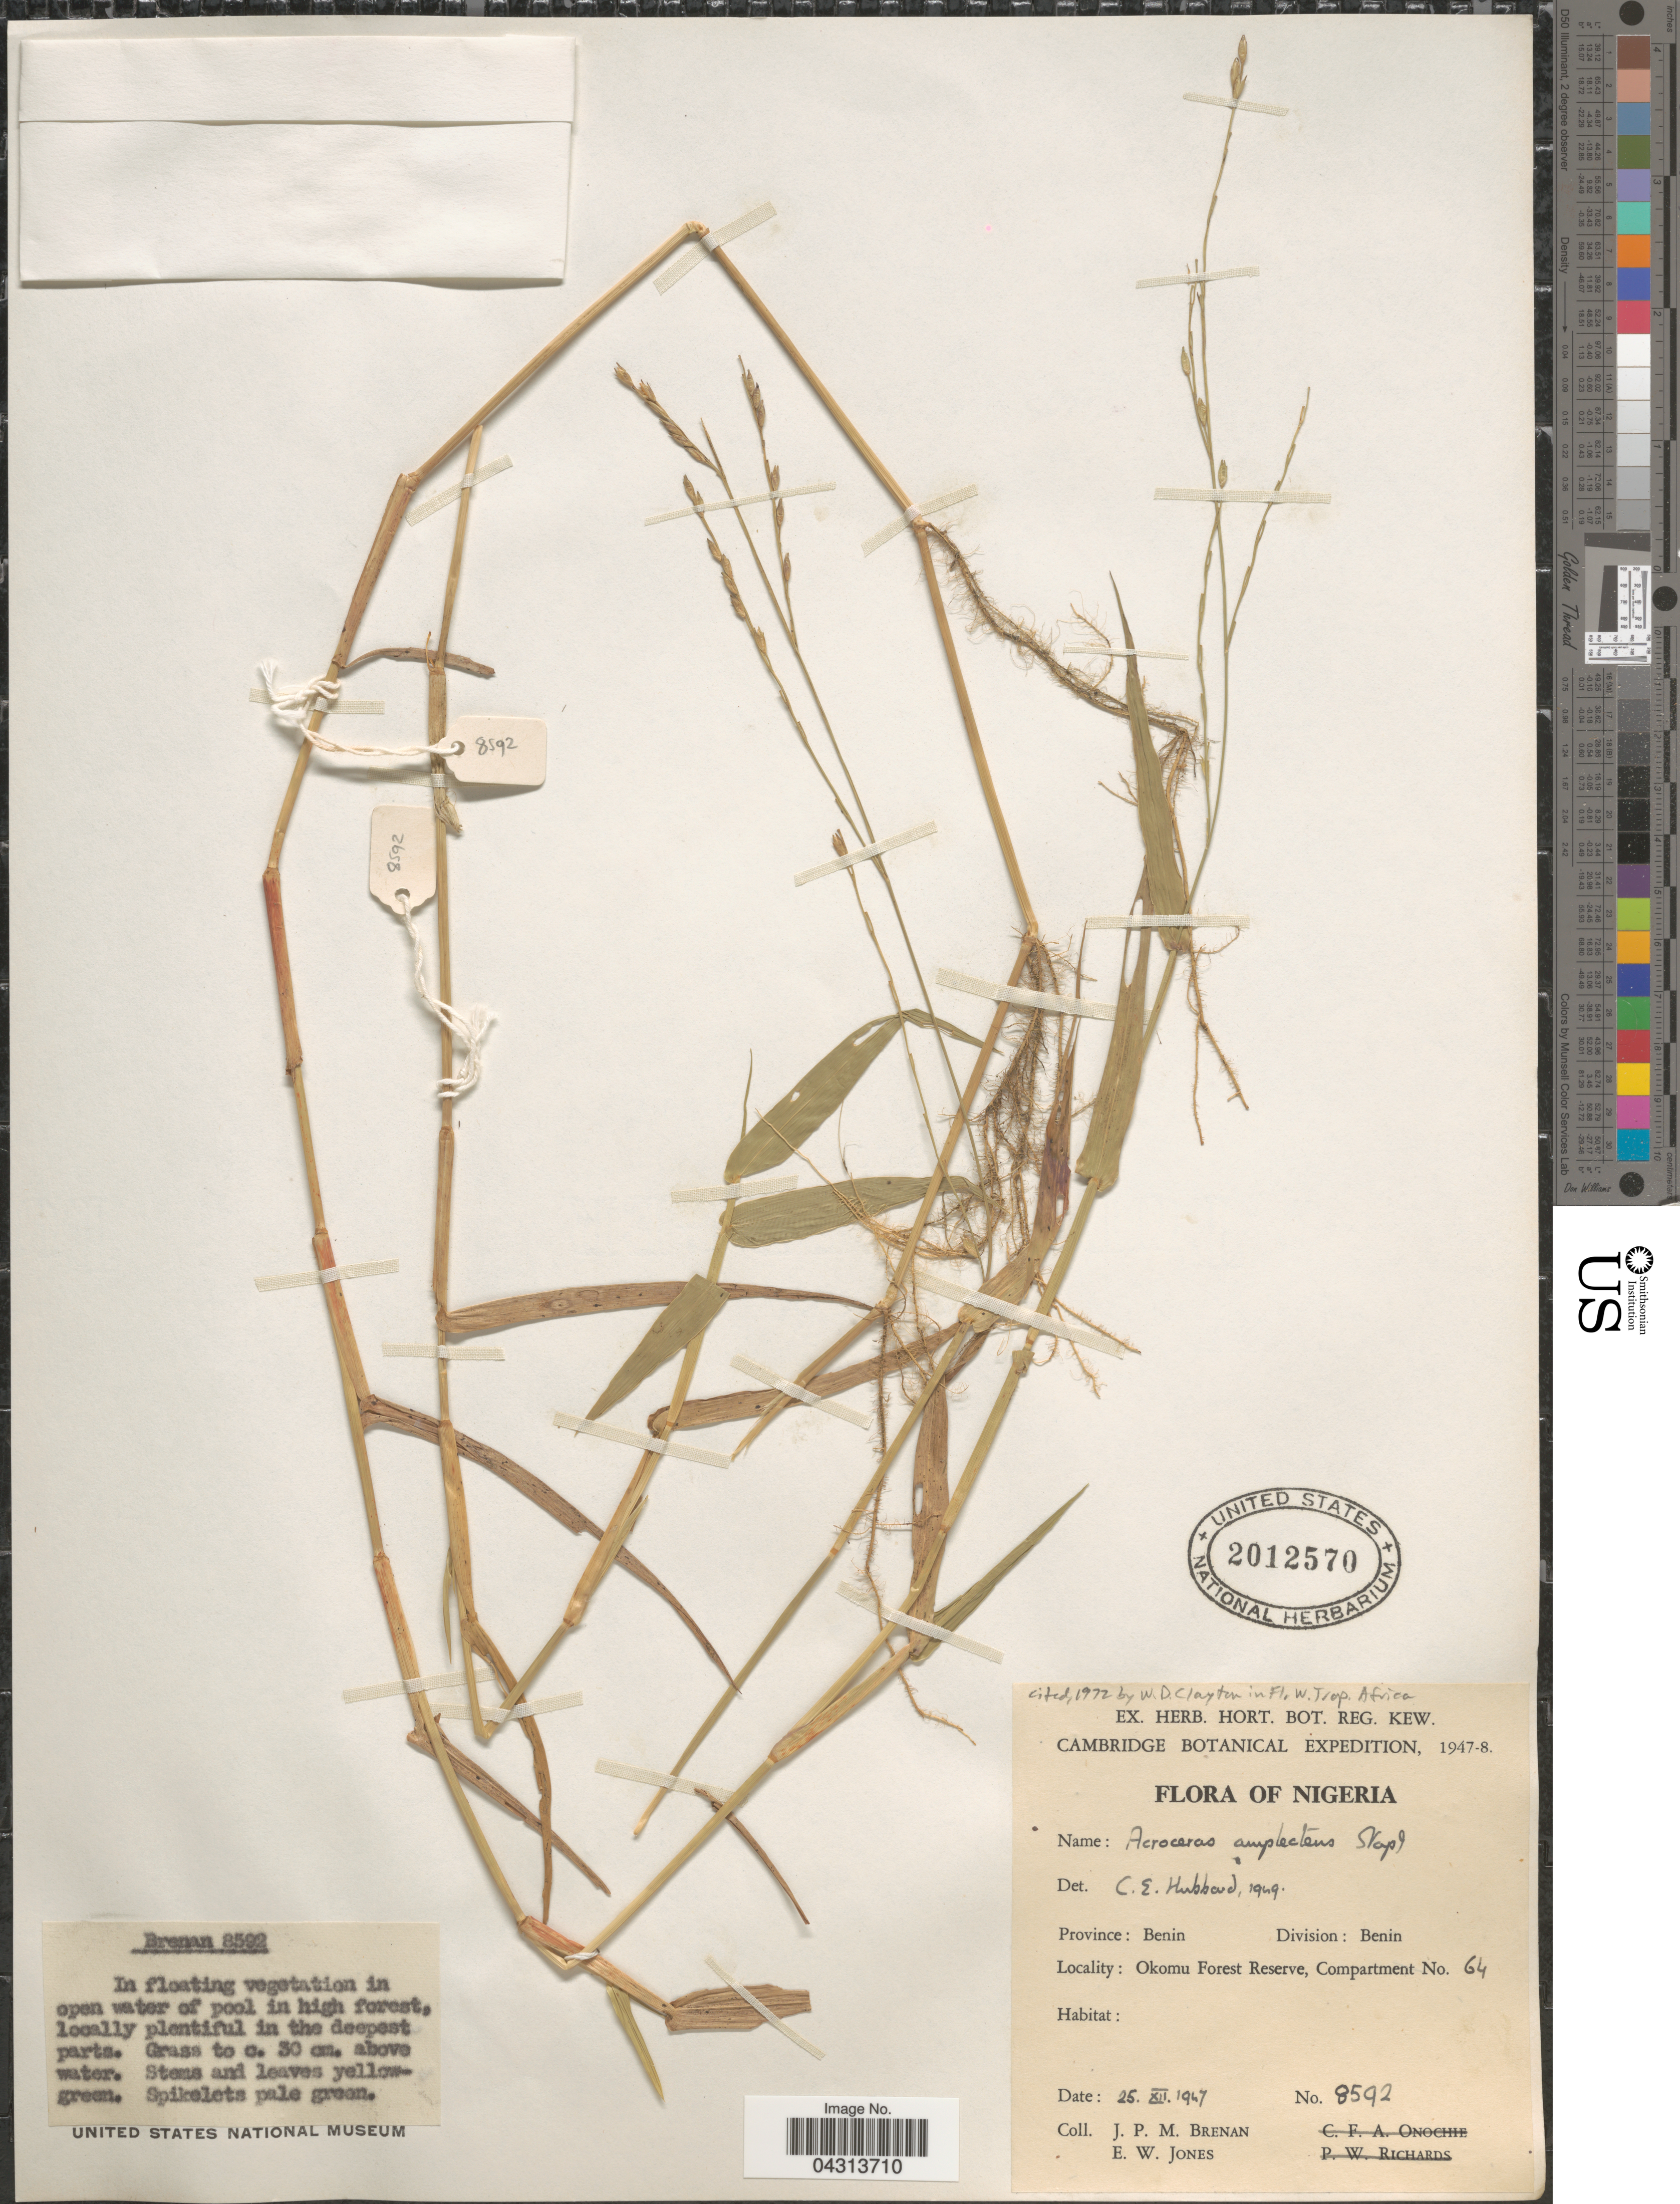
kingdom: Plantae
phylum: Tracheophyta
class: Liliopsida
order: Poales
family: Poaceae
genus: Acroceras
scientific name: Acroceras amplectens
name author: Stapf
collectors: J. Brenan & E. Jones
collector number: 8592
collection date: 1947-12-25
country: Nigeria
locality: W. Trop. Africa. Cambridge Botanical Expedition, 1947-8. Province: Benin. Division: Benin. Okomu Forest Reserve, Compartment No. 64.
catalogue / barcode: US 2012570